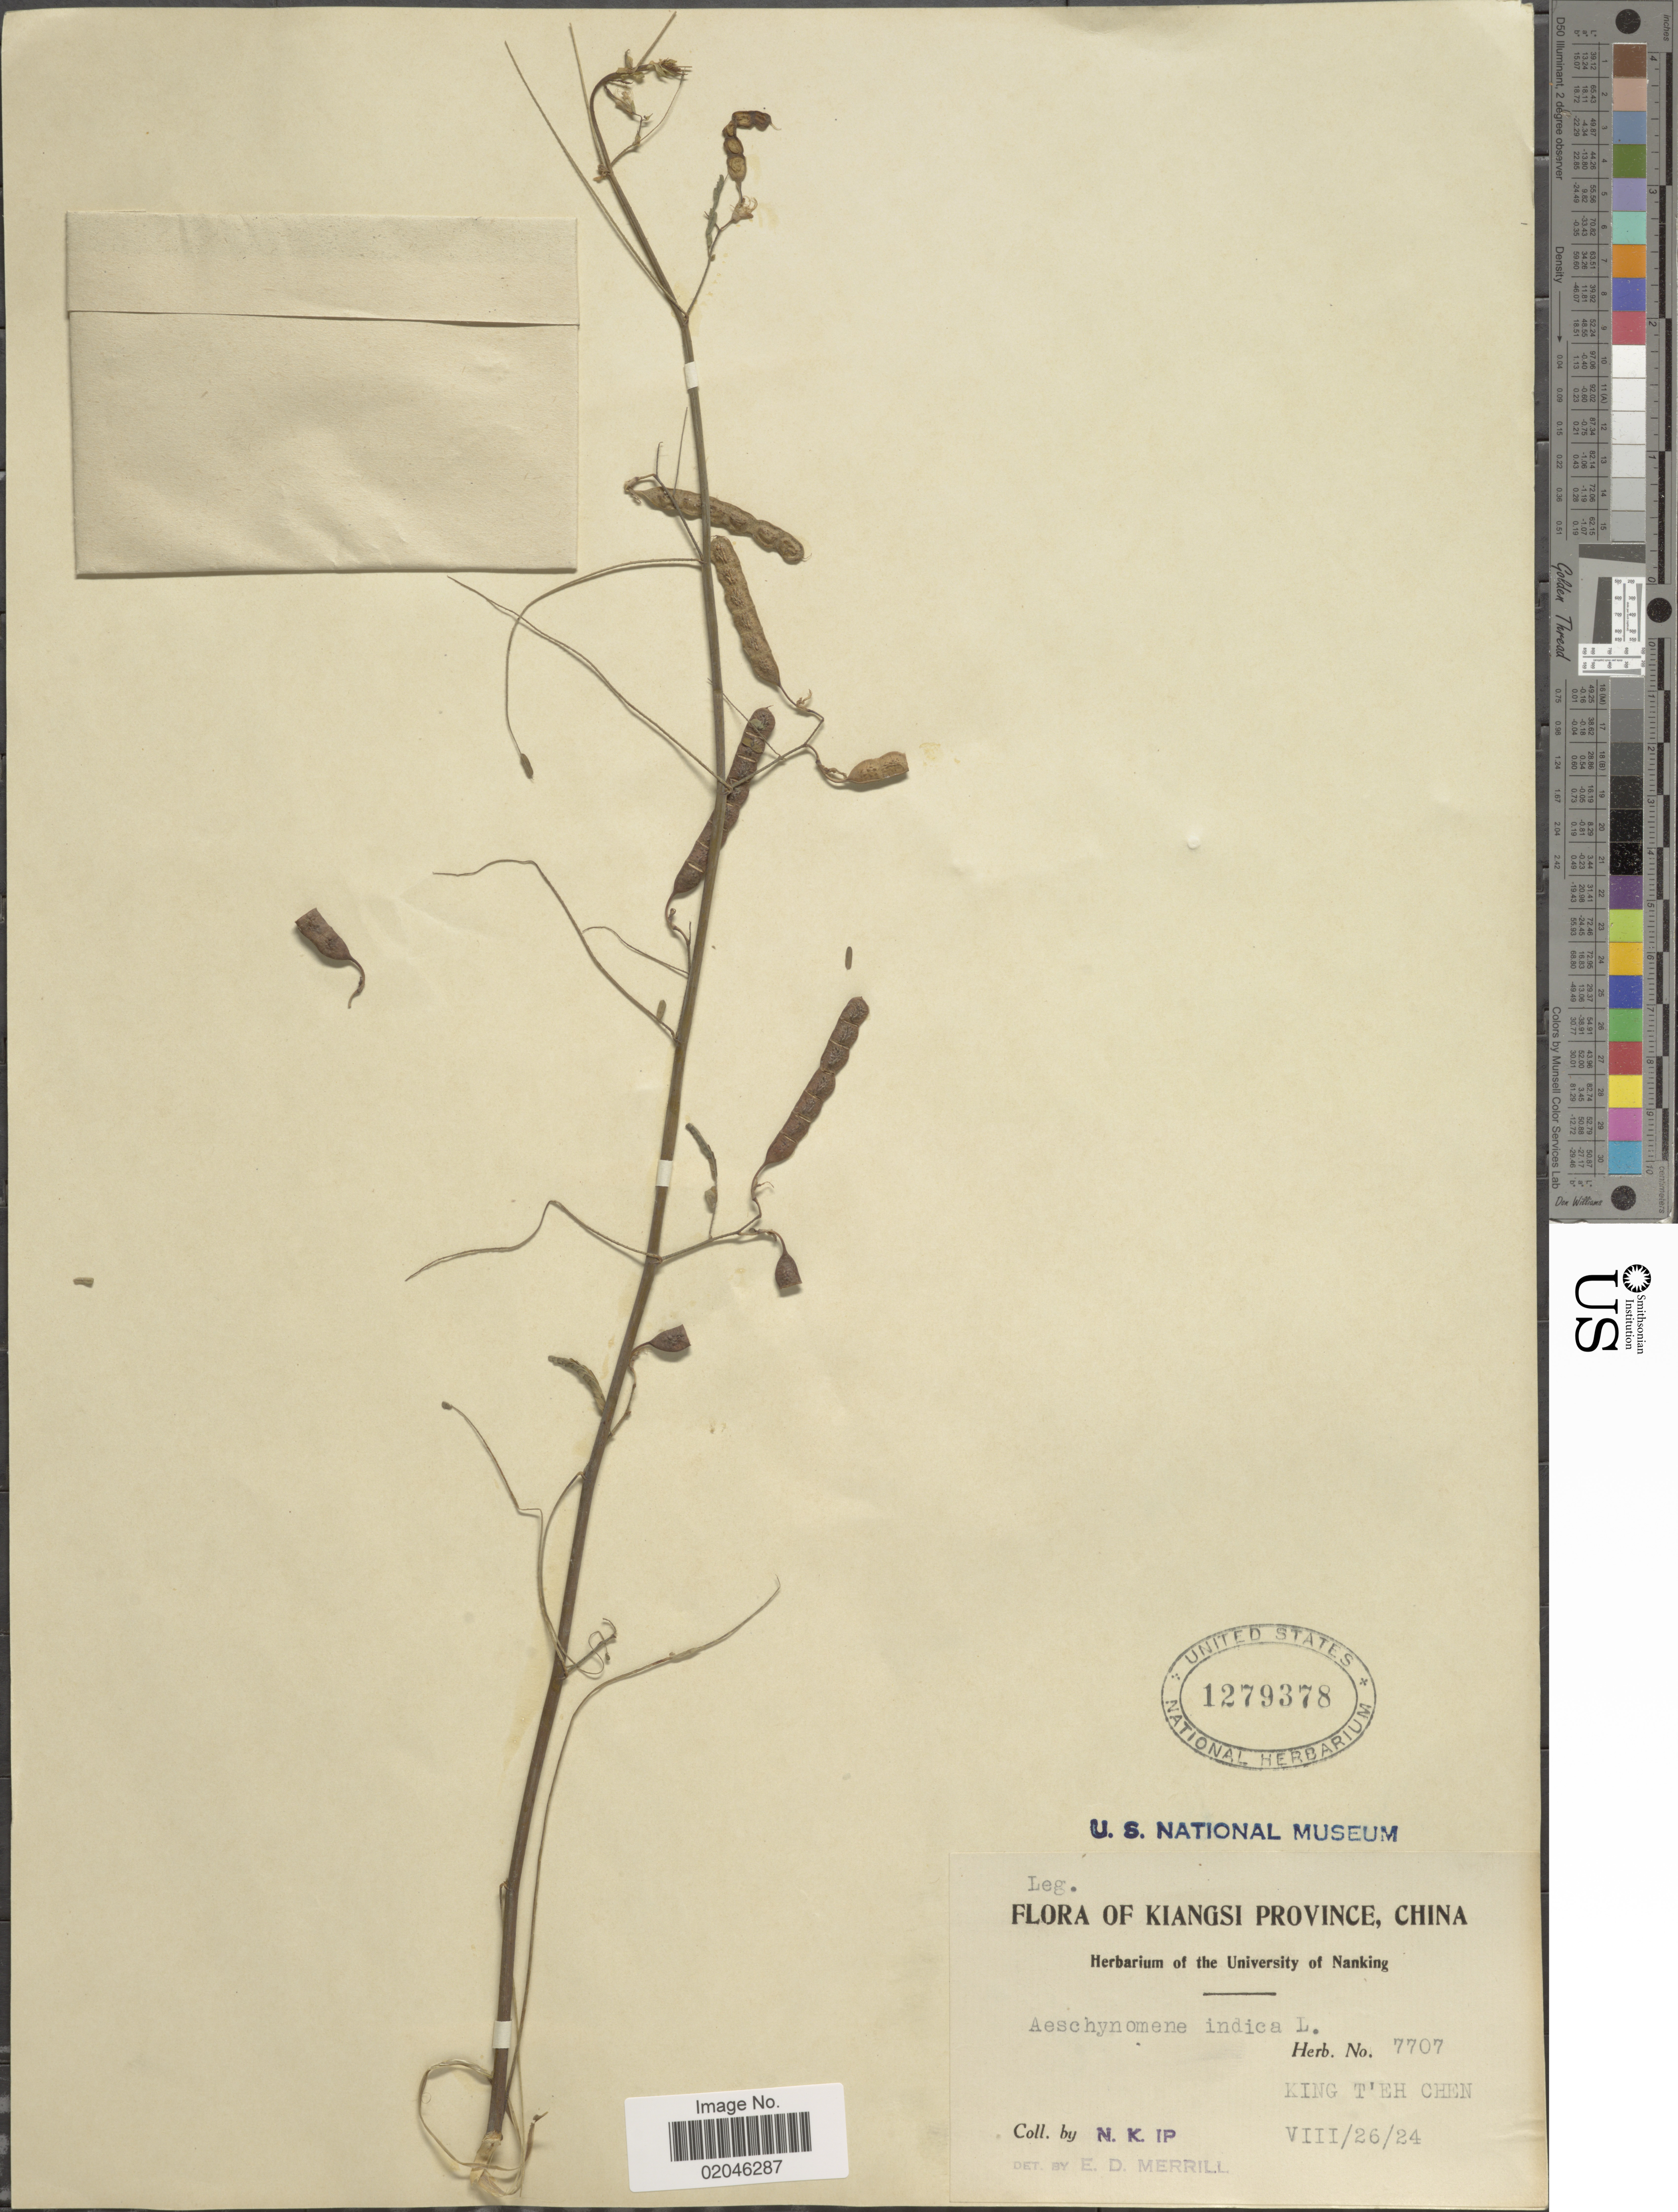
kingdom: Plantae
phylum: Tracheophyta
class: Magnoliopsida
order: Fabales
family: Fabaceae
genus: Aeschynomene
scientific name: Aeschynomene indica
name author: L.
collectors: N. Ip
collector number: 7707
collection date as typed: Transcribed d/m/y: 26/8/24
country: China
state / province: Jiangxi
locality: Kiangsi Province, King T'Eh Chen.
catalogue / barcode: US 1279378